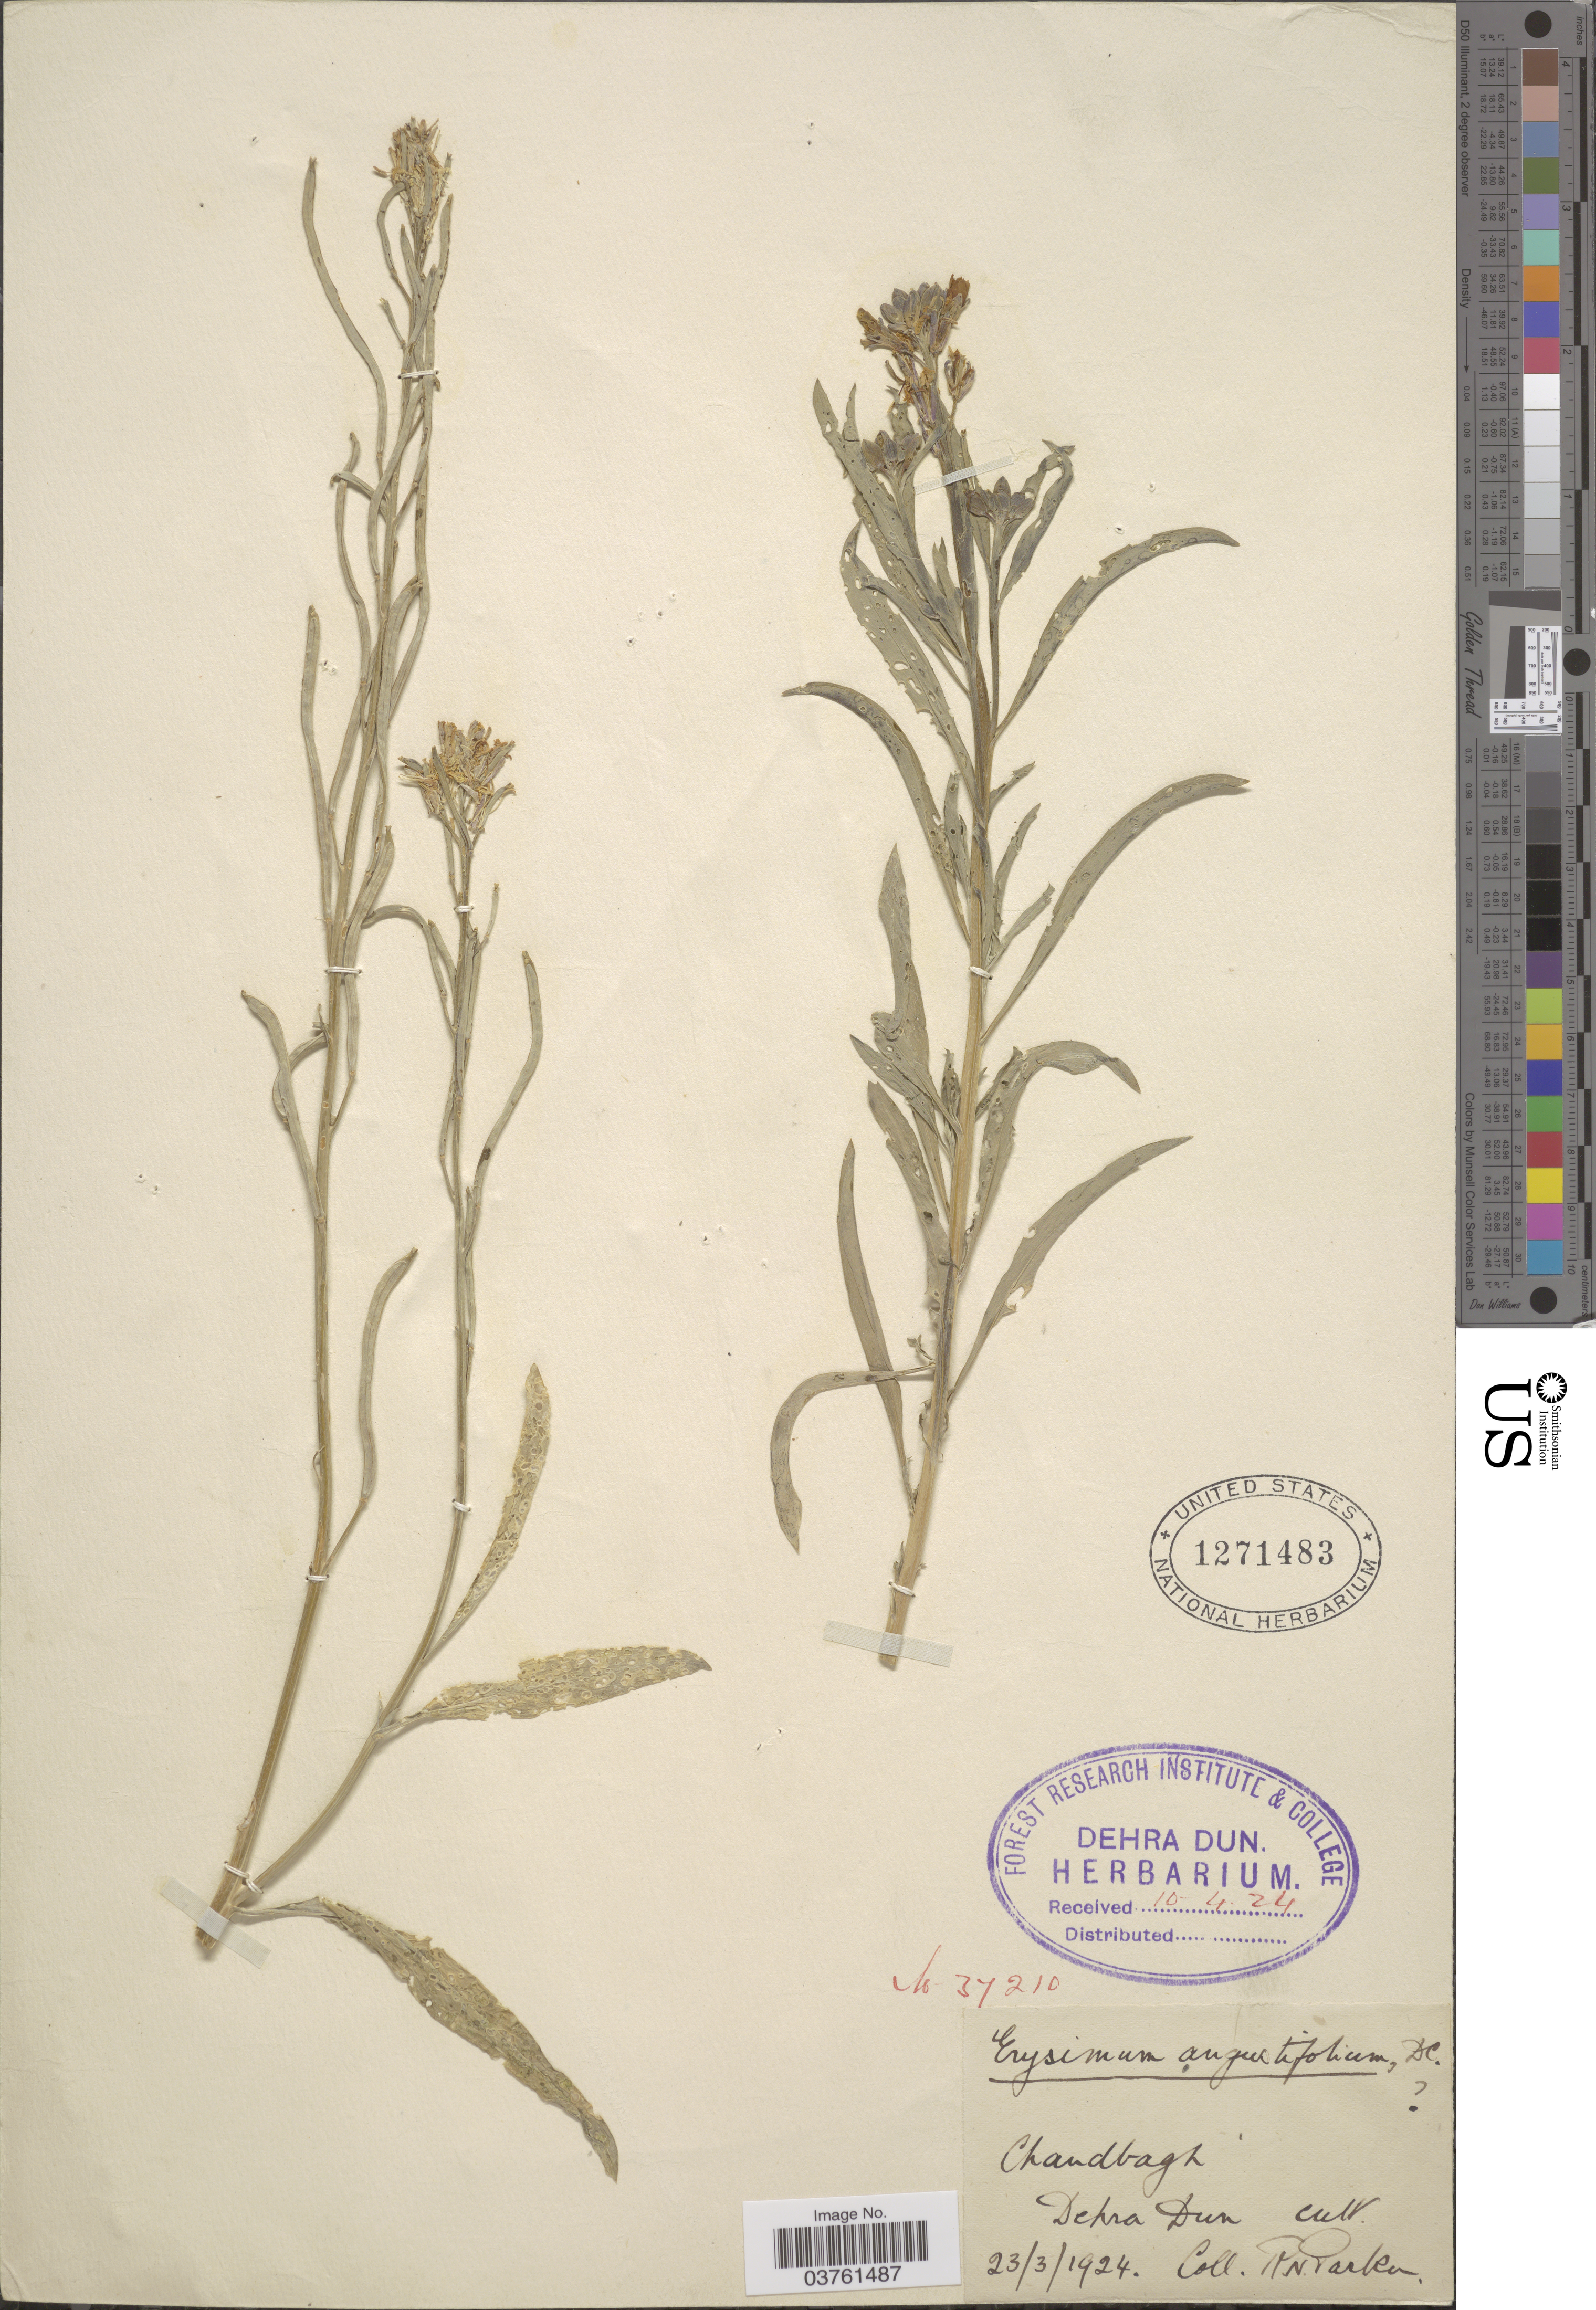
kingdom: Plantae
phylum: Tracheophyta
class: Magnoliopsida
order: Brassicales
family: Brassicaceae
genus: Erysimum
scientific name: Erysimum angustifolium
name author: Ehrh.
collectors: R. N. Parker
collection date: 1924-03-23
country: India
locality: Chandbagh. Dehra Dun.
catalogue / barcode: US 1271483